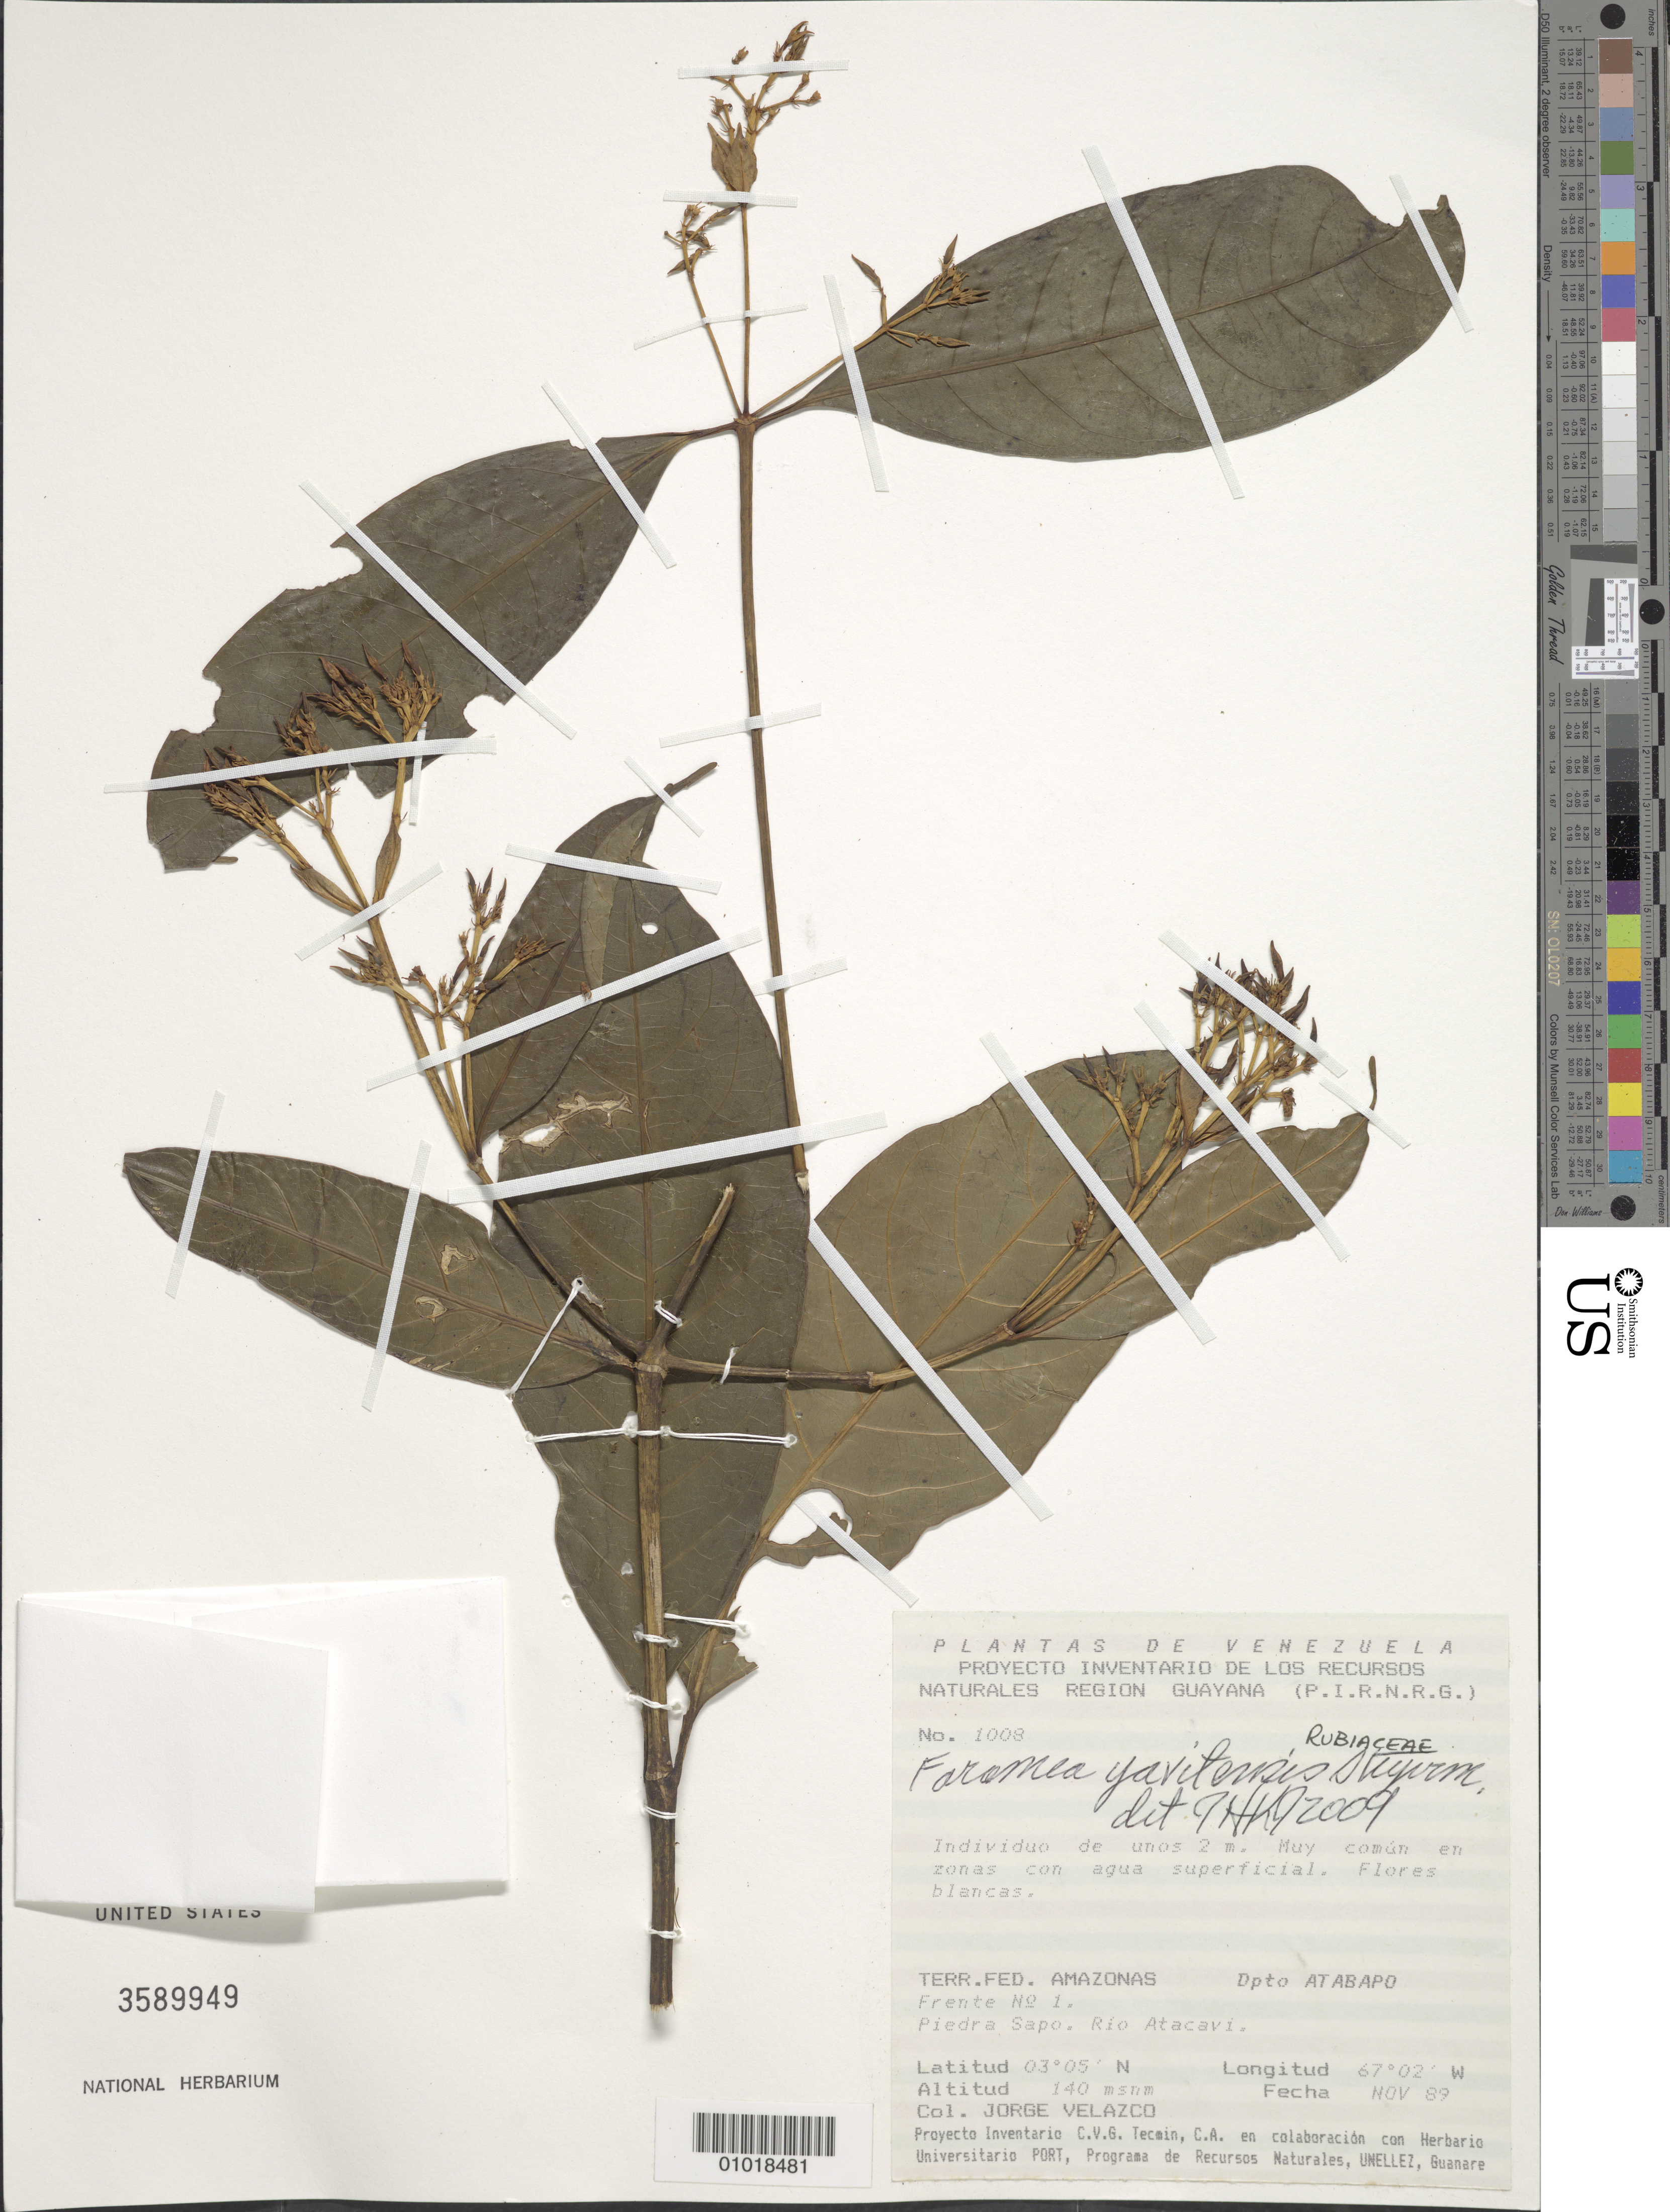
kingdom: Plantae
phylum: Tracheophyta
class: Magnoliopsida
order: Gentianales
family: Rubiaceae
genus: Faramea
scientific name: Faramea yavitensis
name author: Steyerm.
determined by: Kirkbride, J. H.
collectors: J. Velazco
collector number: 1008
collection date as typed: Nov-89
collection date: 1989-11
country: Venezuela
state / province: Amazonas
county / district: Atabapo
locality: Río Atacavi. Piedra Sapo. Frente no. 1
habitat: Zonas con agua superficial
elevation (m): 140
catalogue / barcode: US 3589949